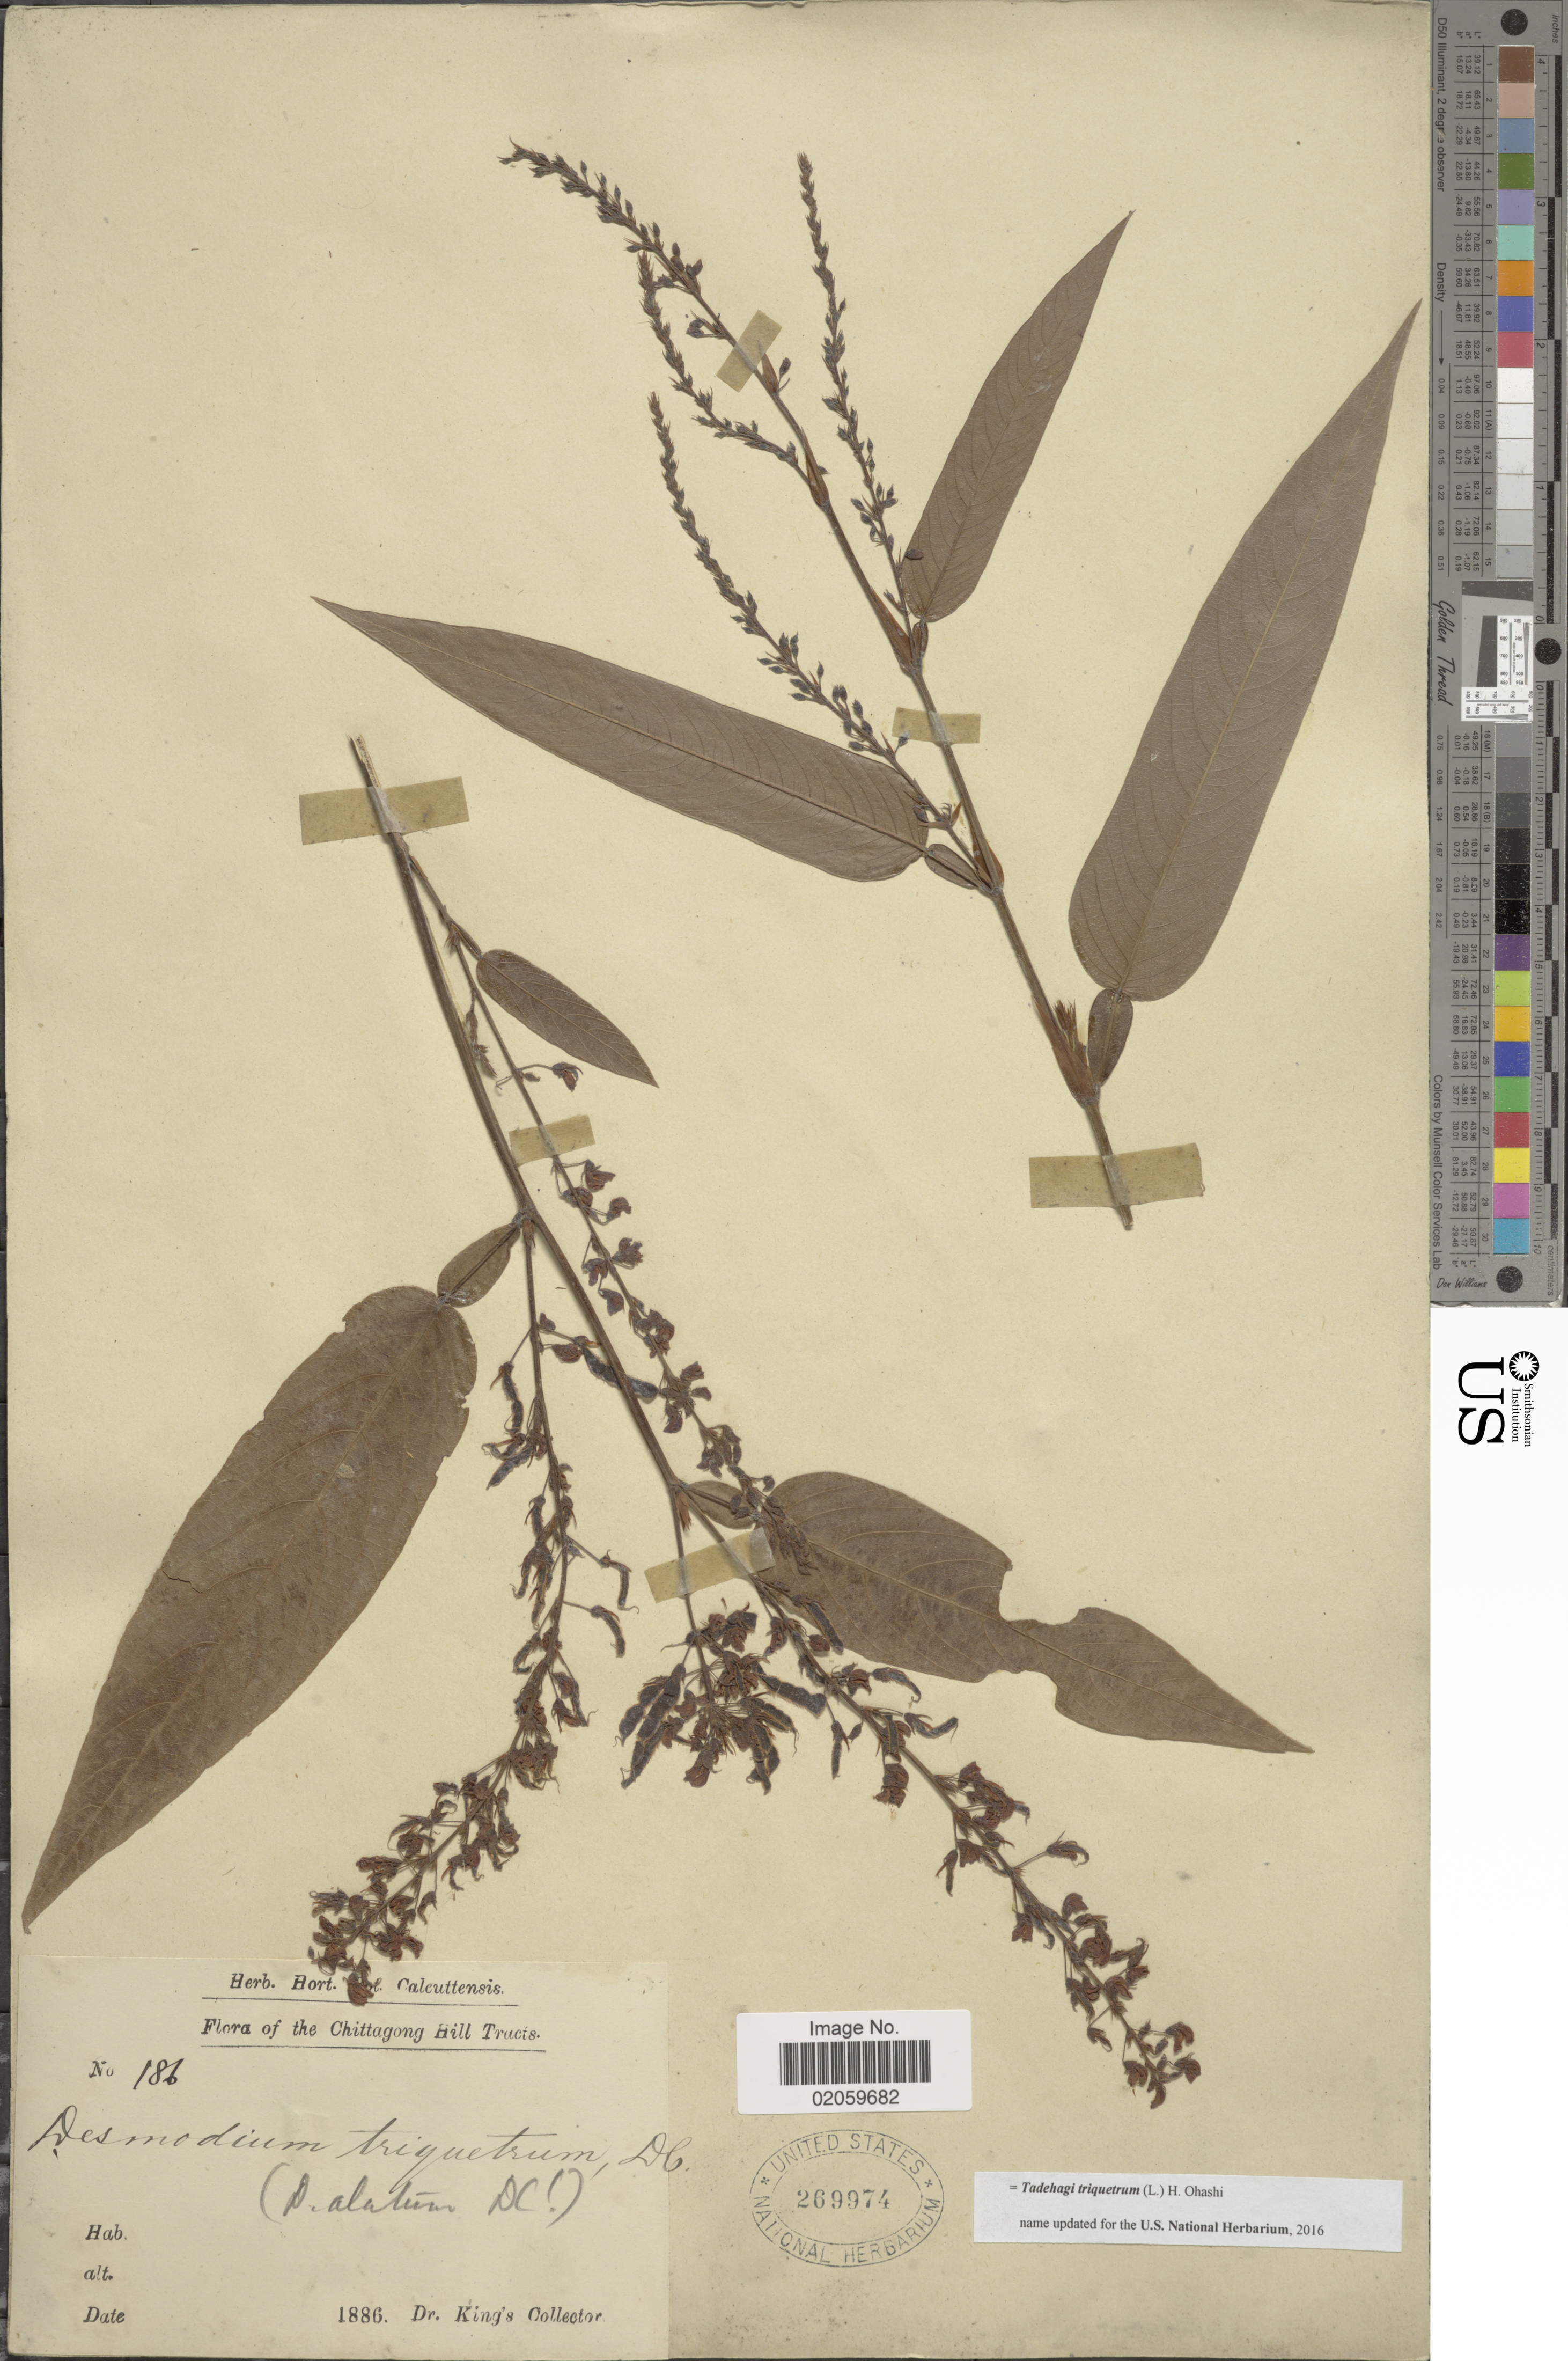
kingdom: Plantae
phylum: Tracheophyta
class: Magnoliopsida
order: Fabales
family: Fabaceae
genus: Tadehagi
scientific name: Tadehagi triquetrum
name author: (L.) H. Ohashi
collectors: Dr. King's collector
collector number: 186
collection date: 1886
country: Bangladesh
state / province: Chittagong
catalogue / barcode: US 269974